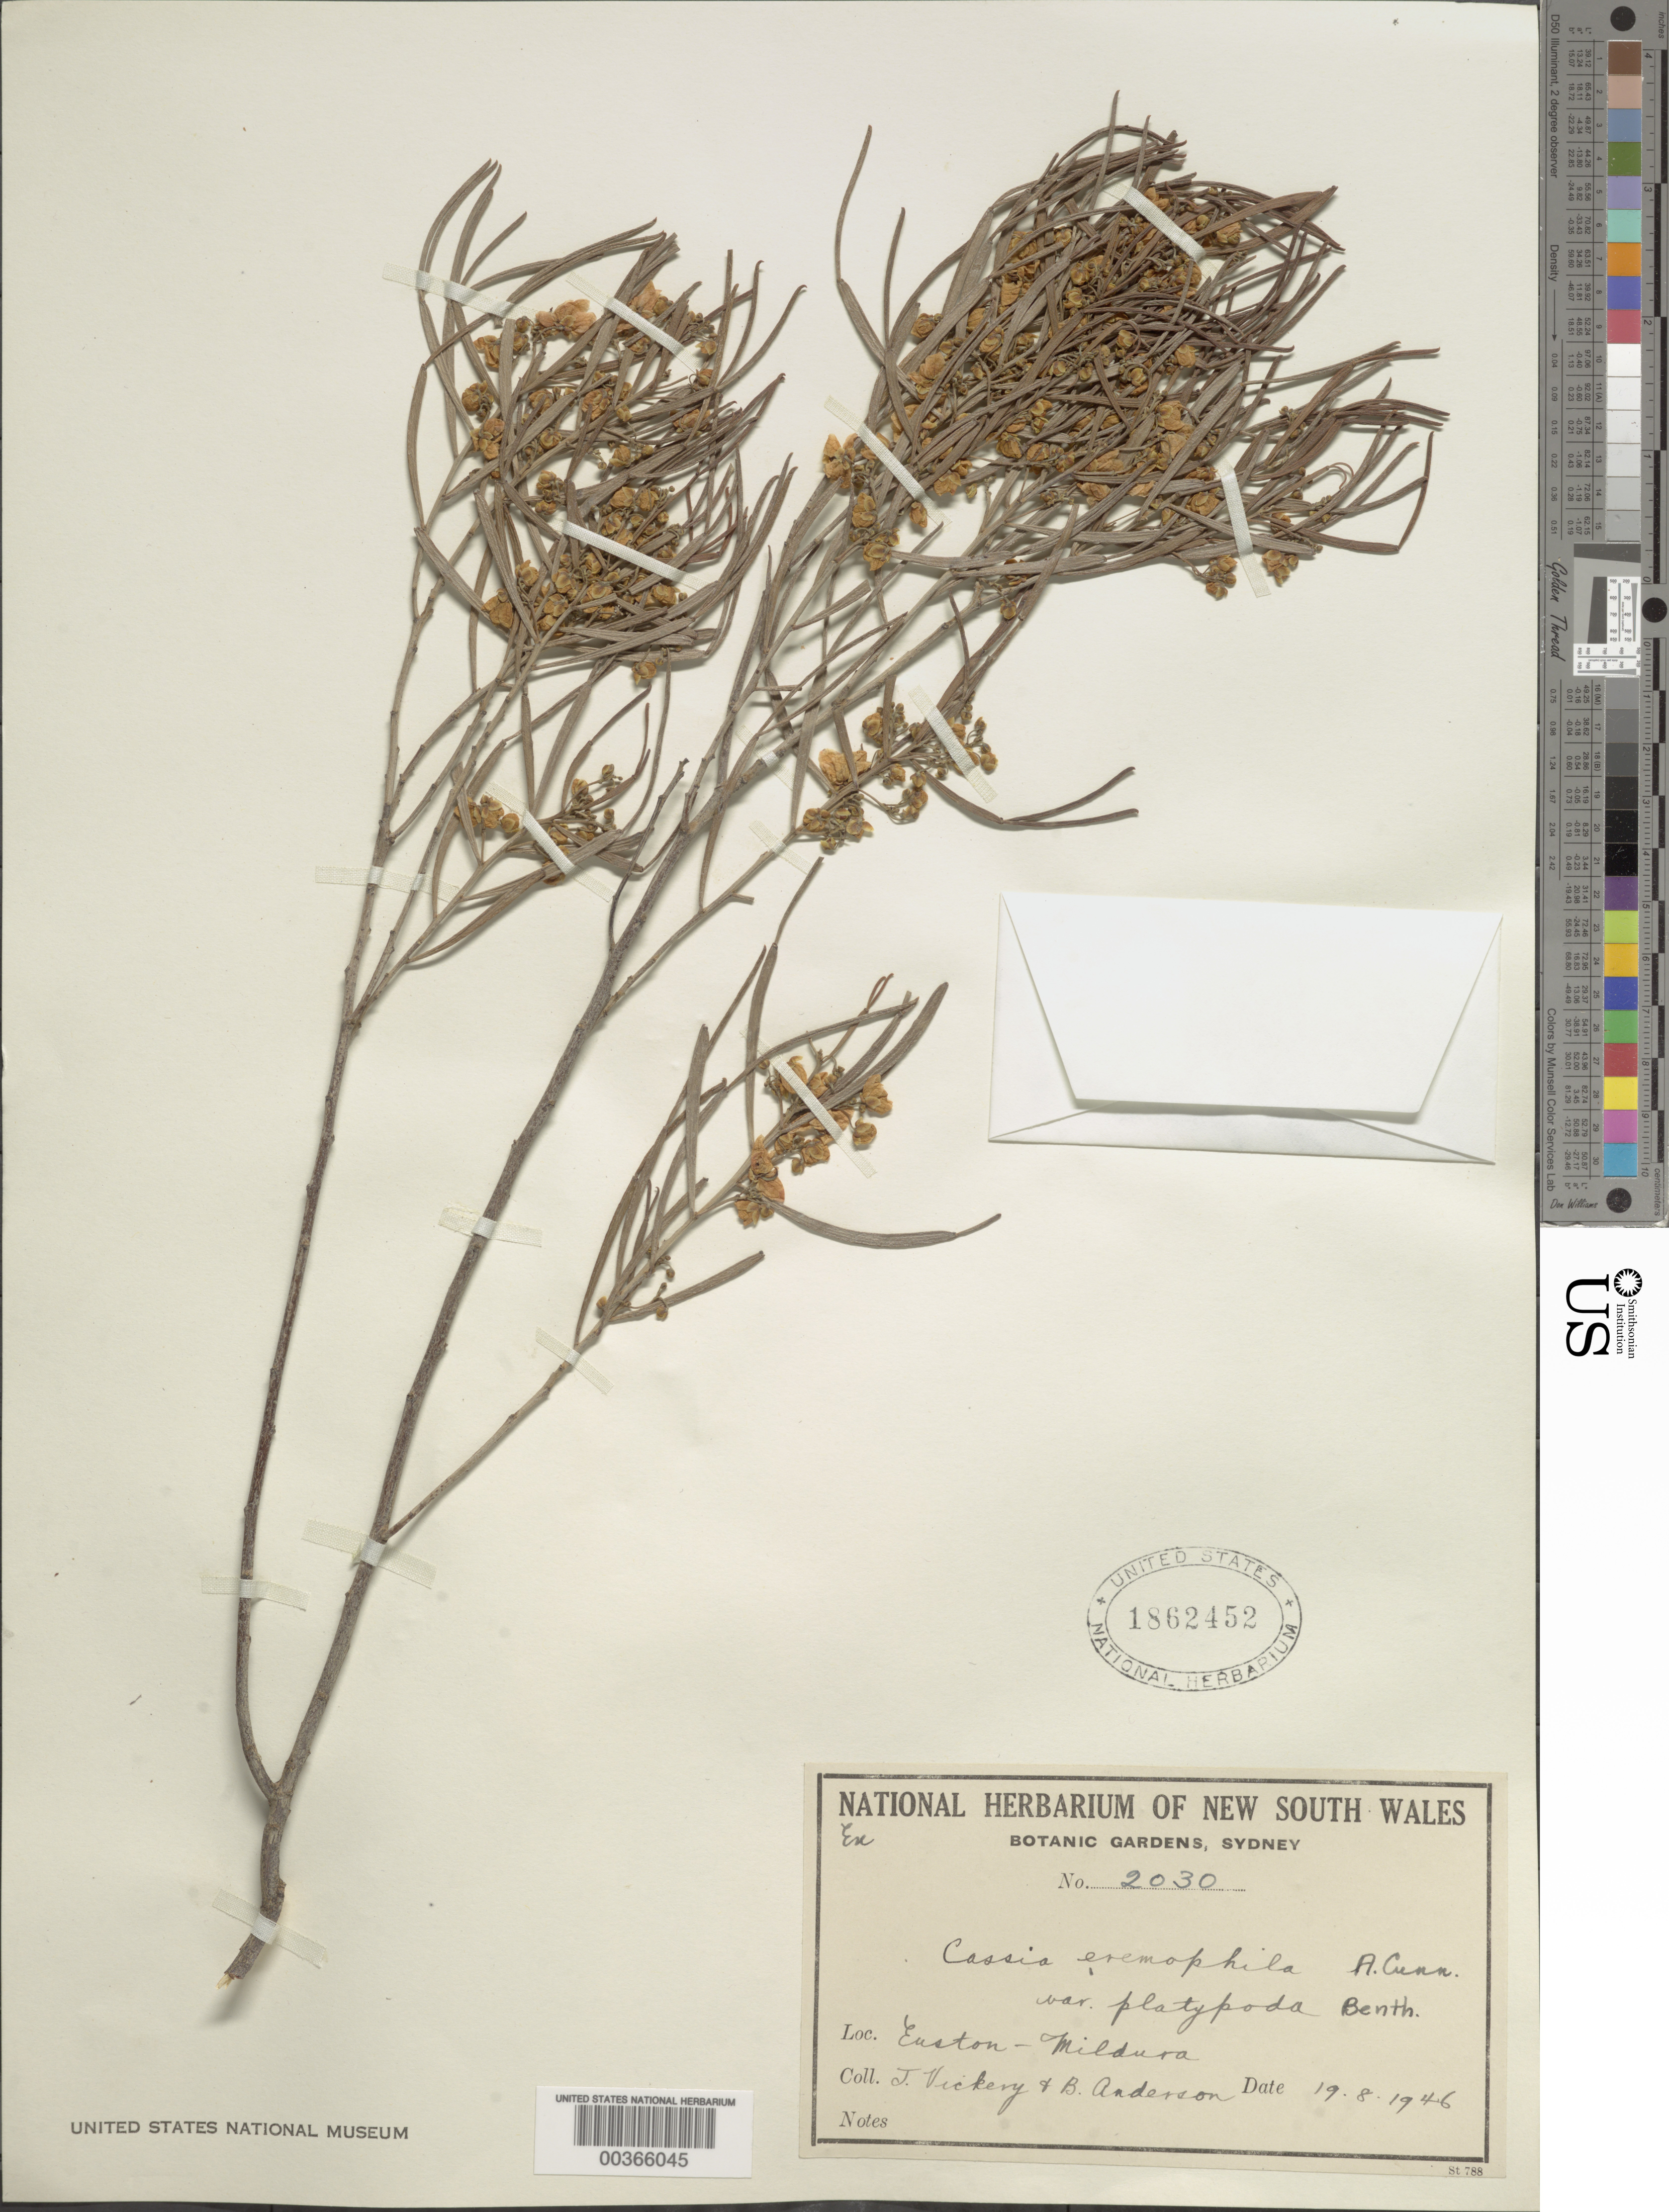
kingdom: Plantae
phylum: Tracheophyta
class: Magnoliopsida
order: Fabales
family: Fabaceae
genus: Senna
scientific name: Senna artemisioides subsp. petiolaris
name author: Randell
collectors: J. Vickery & B. Anderson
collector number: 2030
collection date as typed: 19 Aug 1946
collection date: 1946-08-19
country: Australia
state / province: New South Wales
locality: Euston-mildura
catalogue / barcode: US 1862452